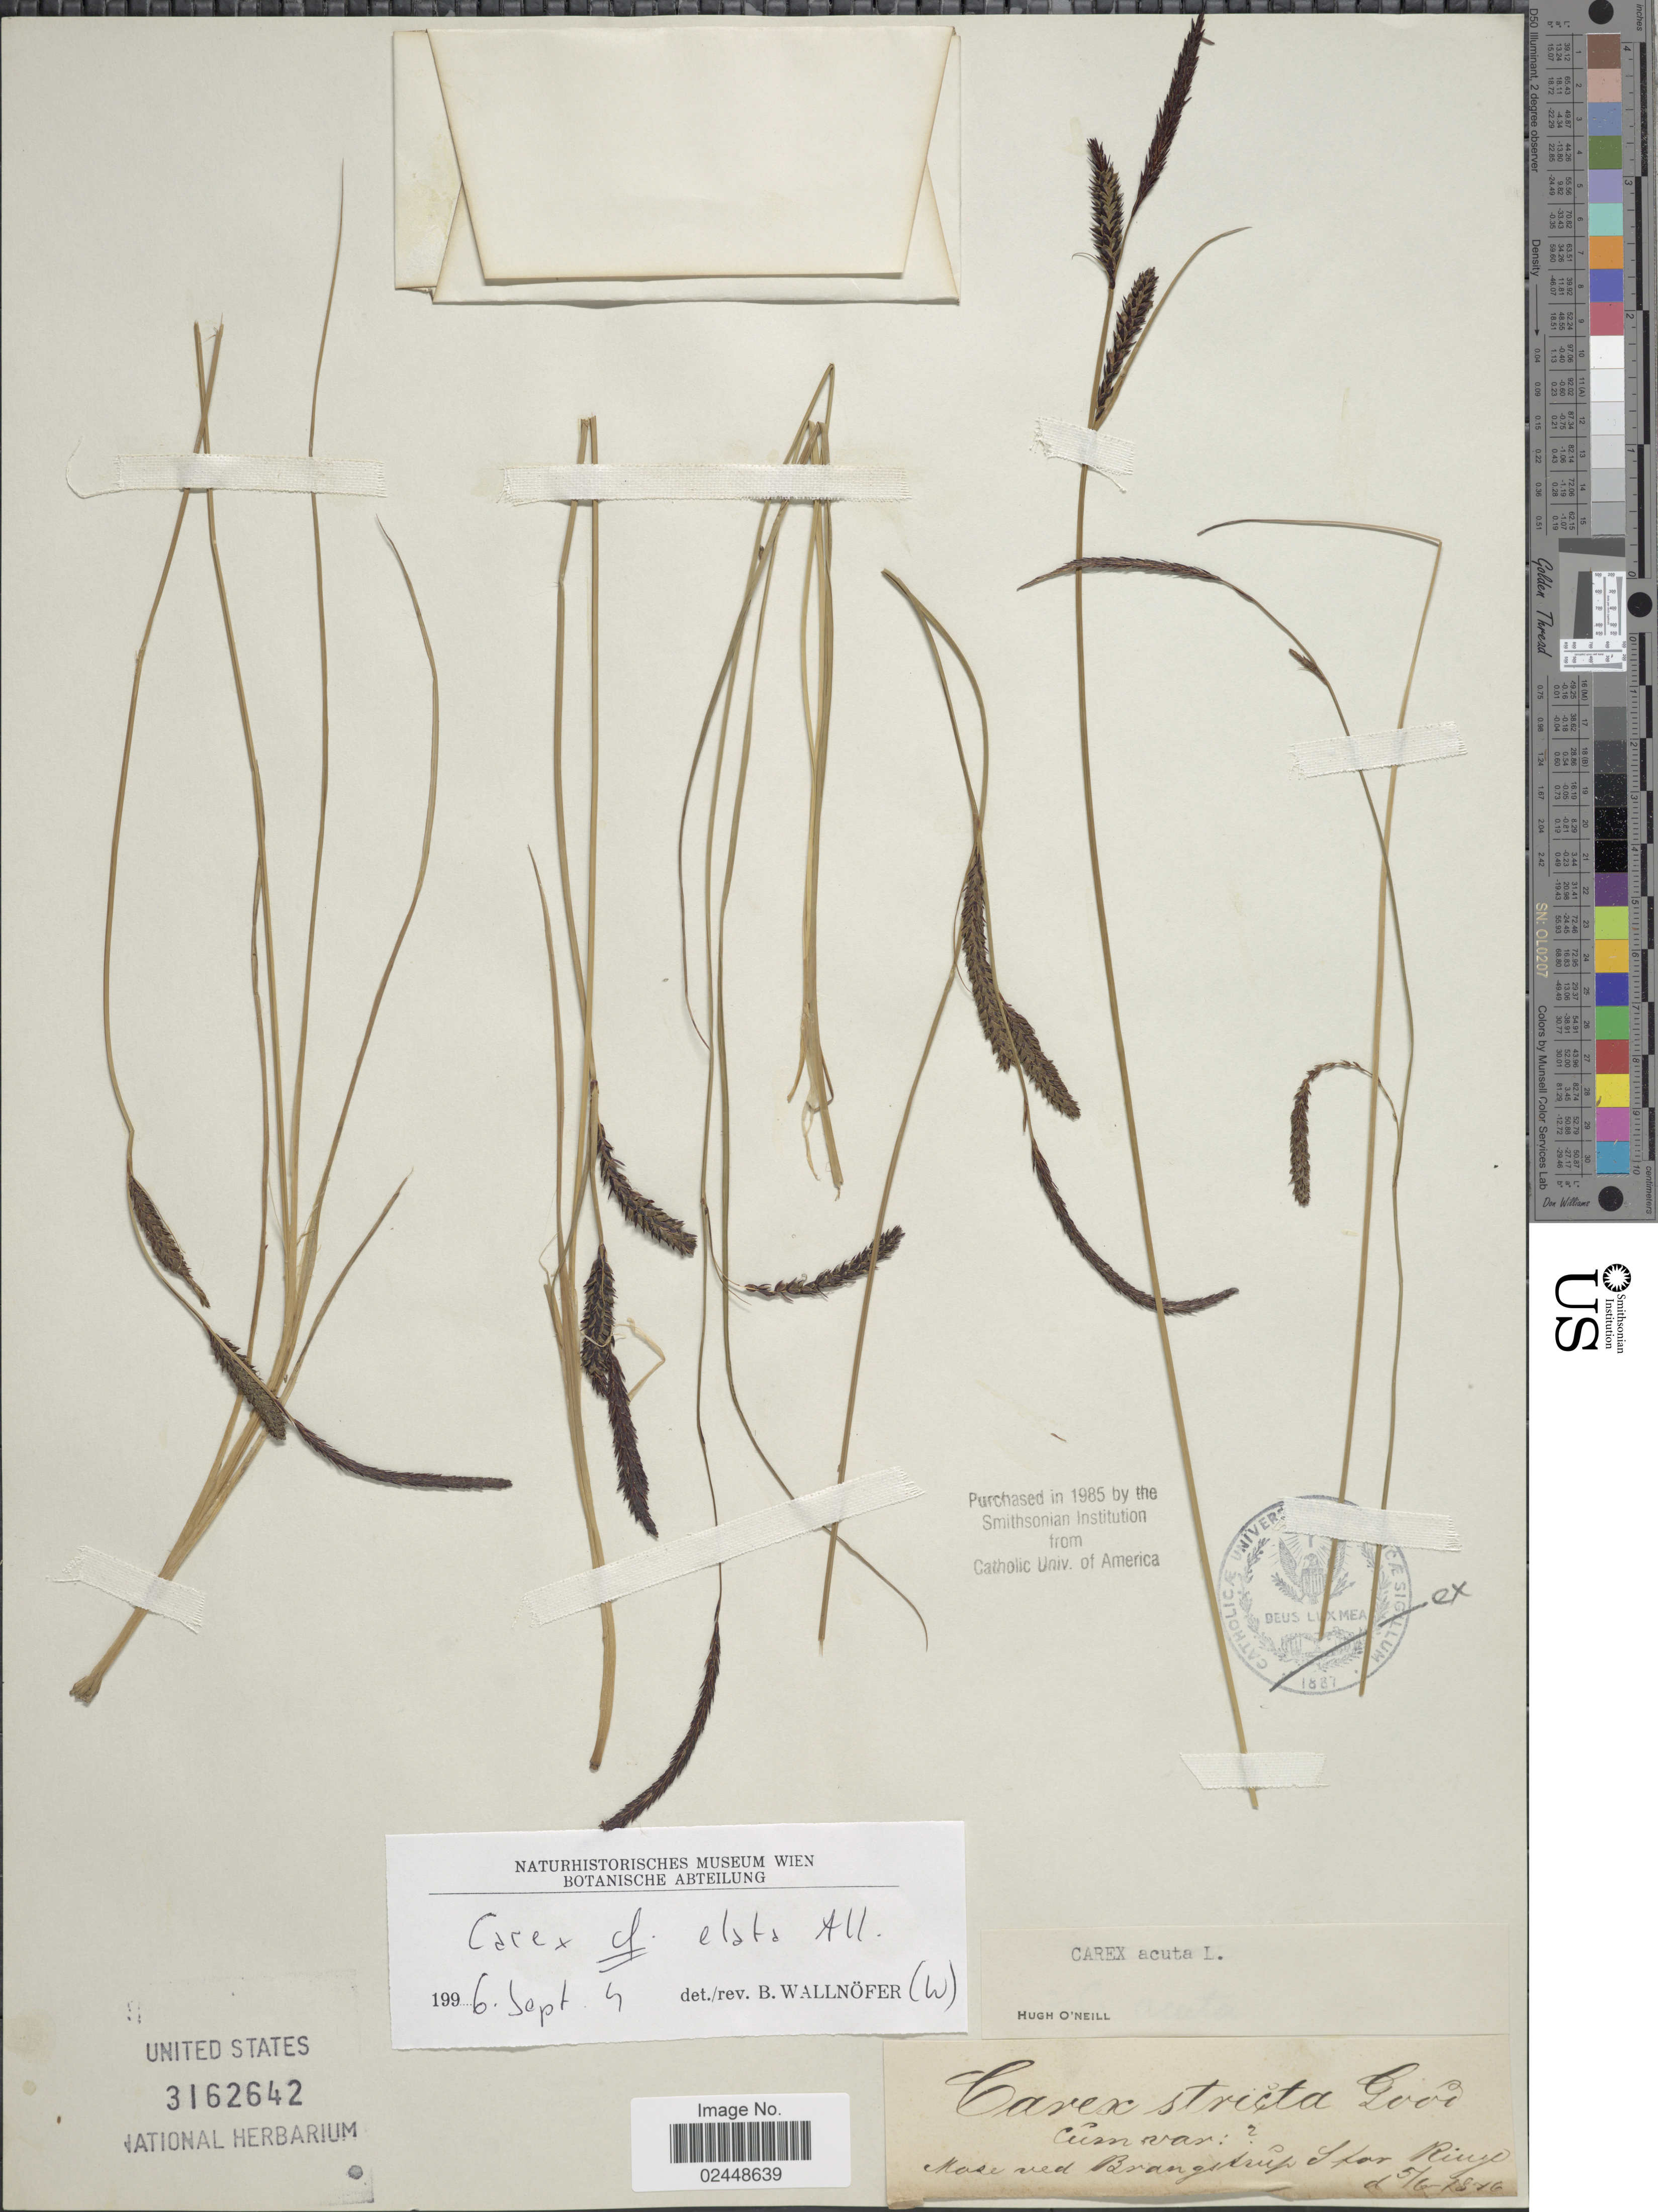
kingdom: Plantae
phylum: Tracheophyta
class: Liliopsida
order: Poales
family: Cyperaceae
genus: Carex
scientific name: Carex elata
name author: All.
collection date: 1876-06-05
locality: Mose ved Brangstrup Stor Ringe [interpreted]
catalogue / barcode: US 3162642